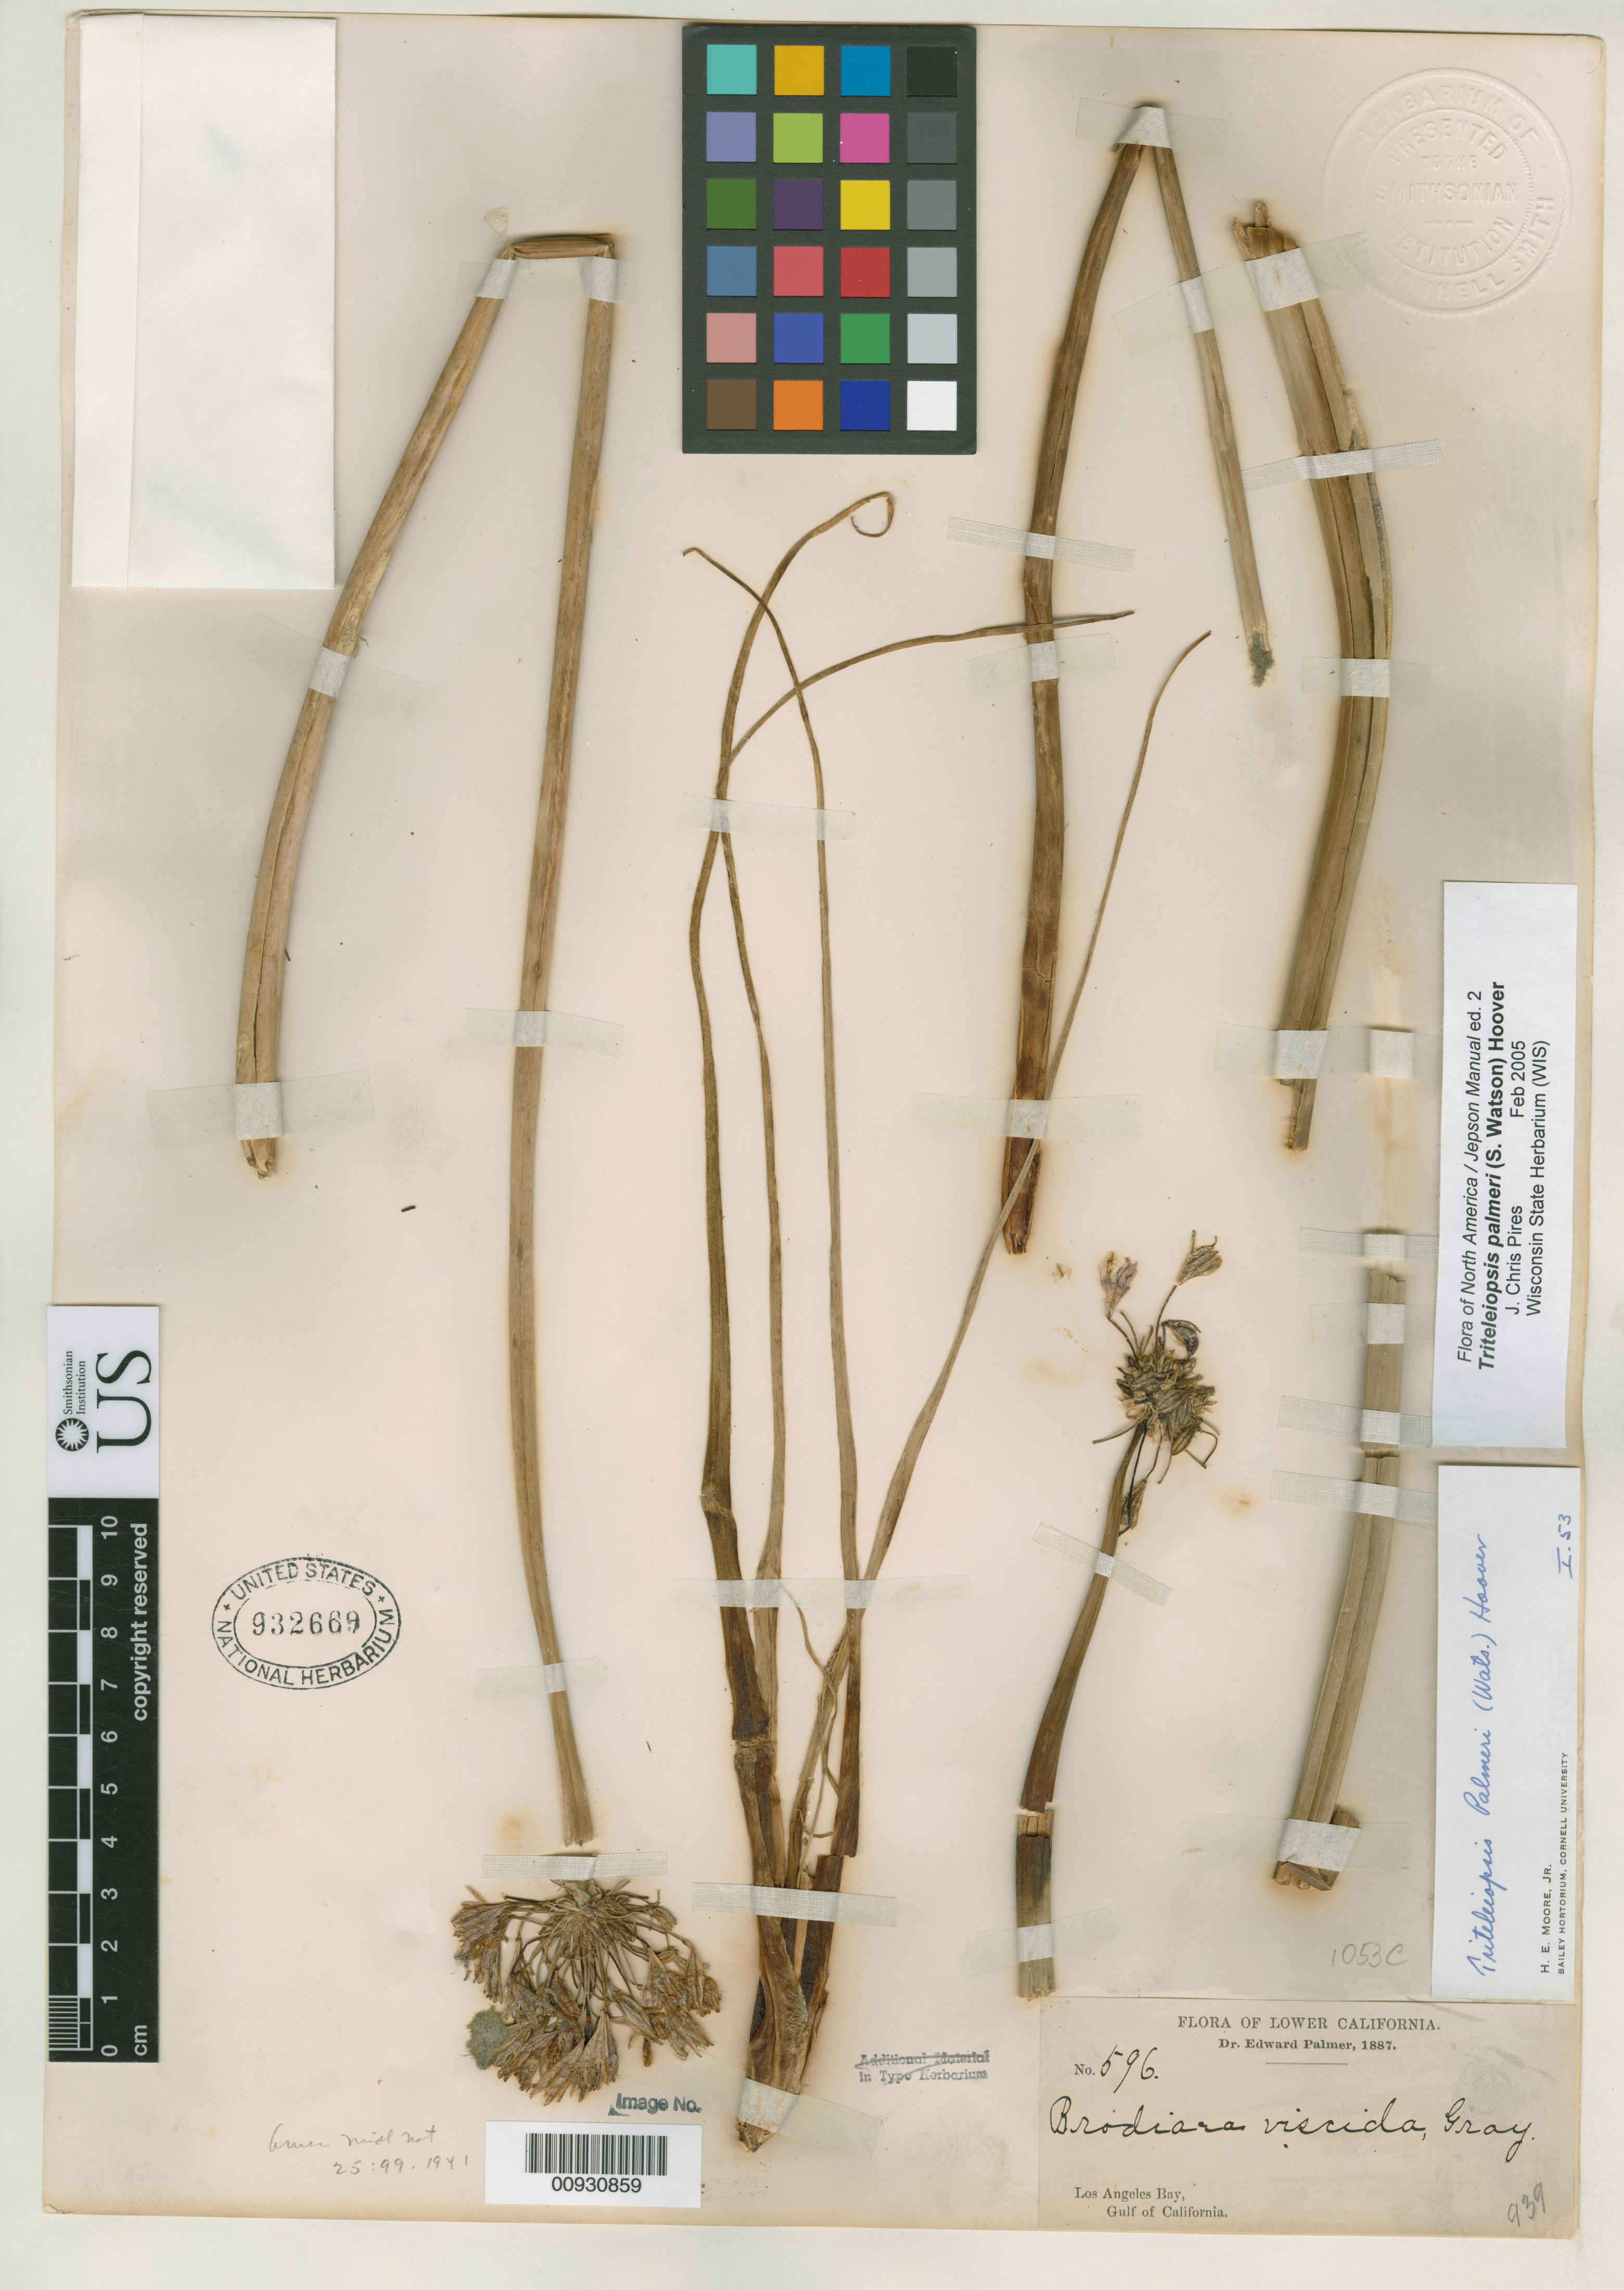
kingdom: Plantae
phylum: Tracheophyta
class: Liliopsida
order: Asparagales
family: Asparagaceae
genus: Brodiaea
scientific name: Brodiaea palmeri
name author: S. Watson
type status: Type Collection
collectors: E. Palmer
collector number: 596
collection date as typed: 1887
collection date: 1887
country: Mexico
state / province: Baja California Sur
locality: Los Angeles Bay.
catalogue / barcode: US 932669